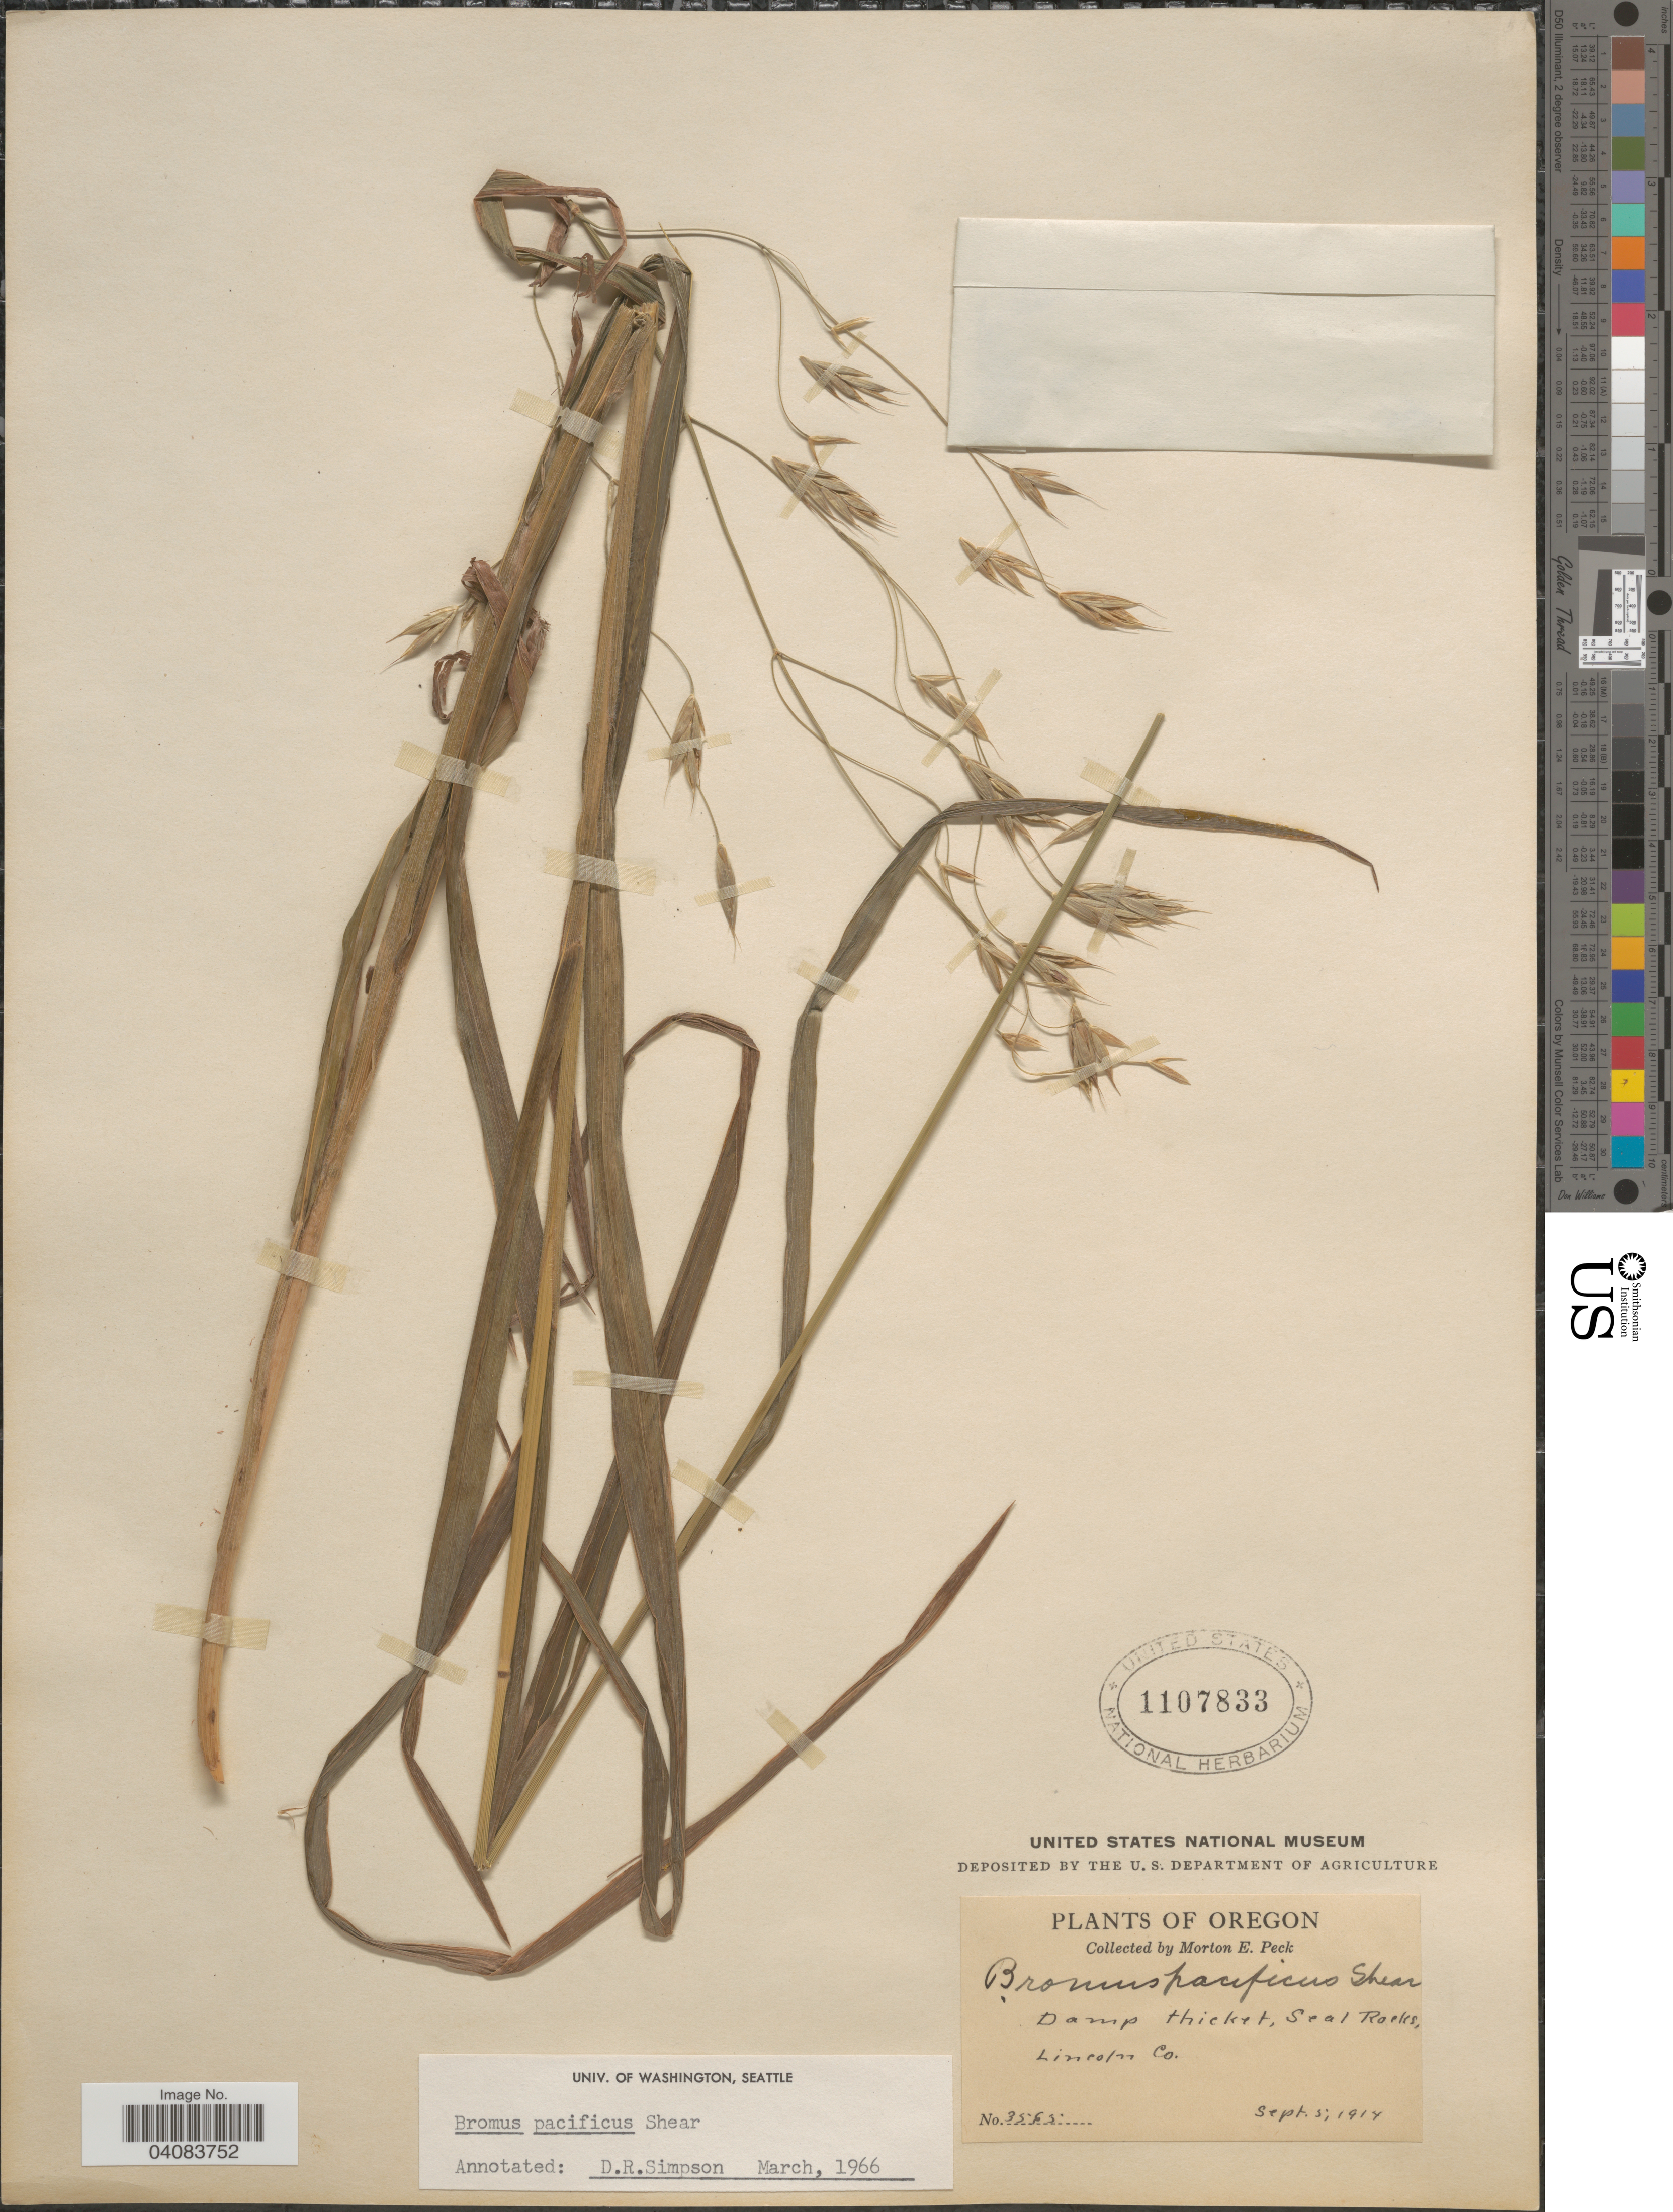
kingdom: Plantae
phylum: Tracheophyta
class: Liliopsida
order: Poales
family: Poaceae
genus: Bromus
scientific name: Bromus pacificus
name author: Shear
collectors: M. E. Peck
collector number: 3565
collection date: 1914-09-05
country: United States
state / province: Oregon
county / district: Lincoln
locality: Damp thicket, Seal Rocks, Lincoln Co.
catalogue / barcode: US 1107833